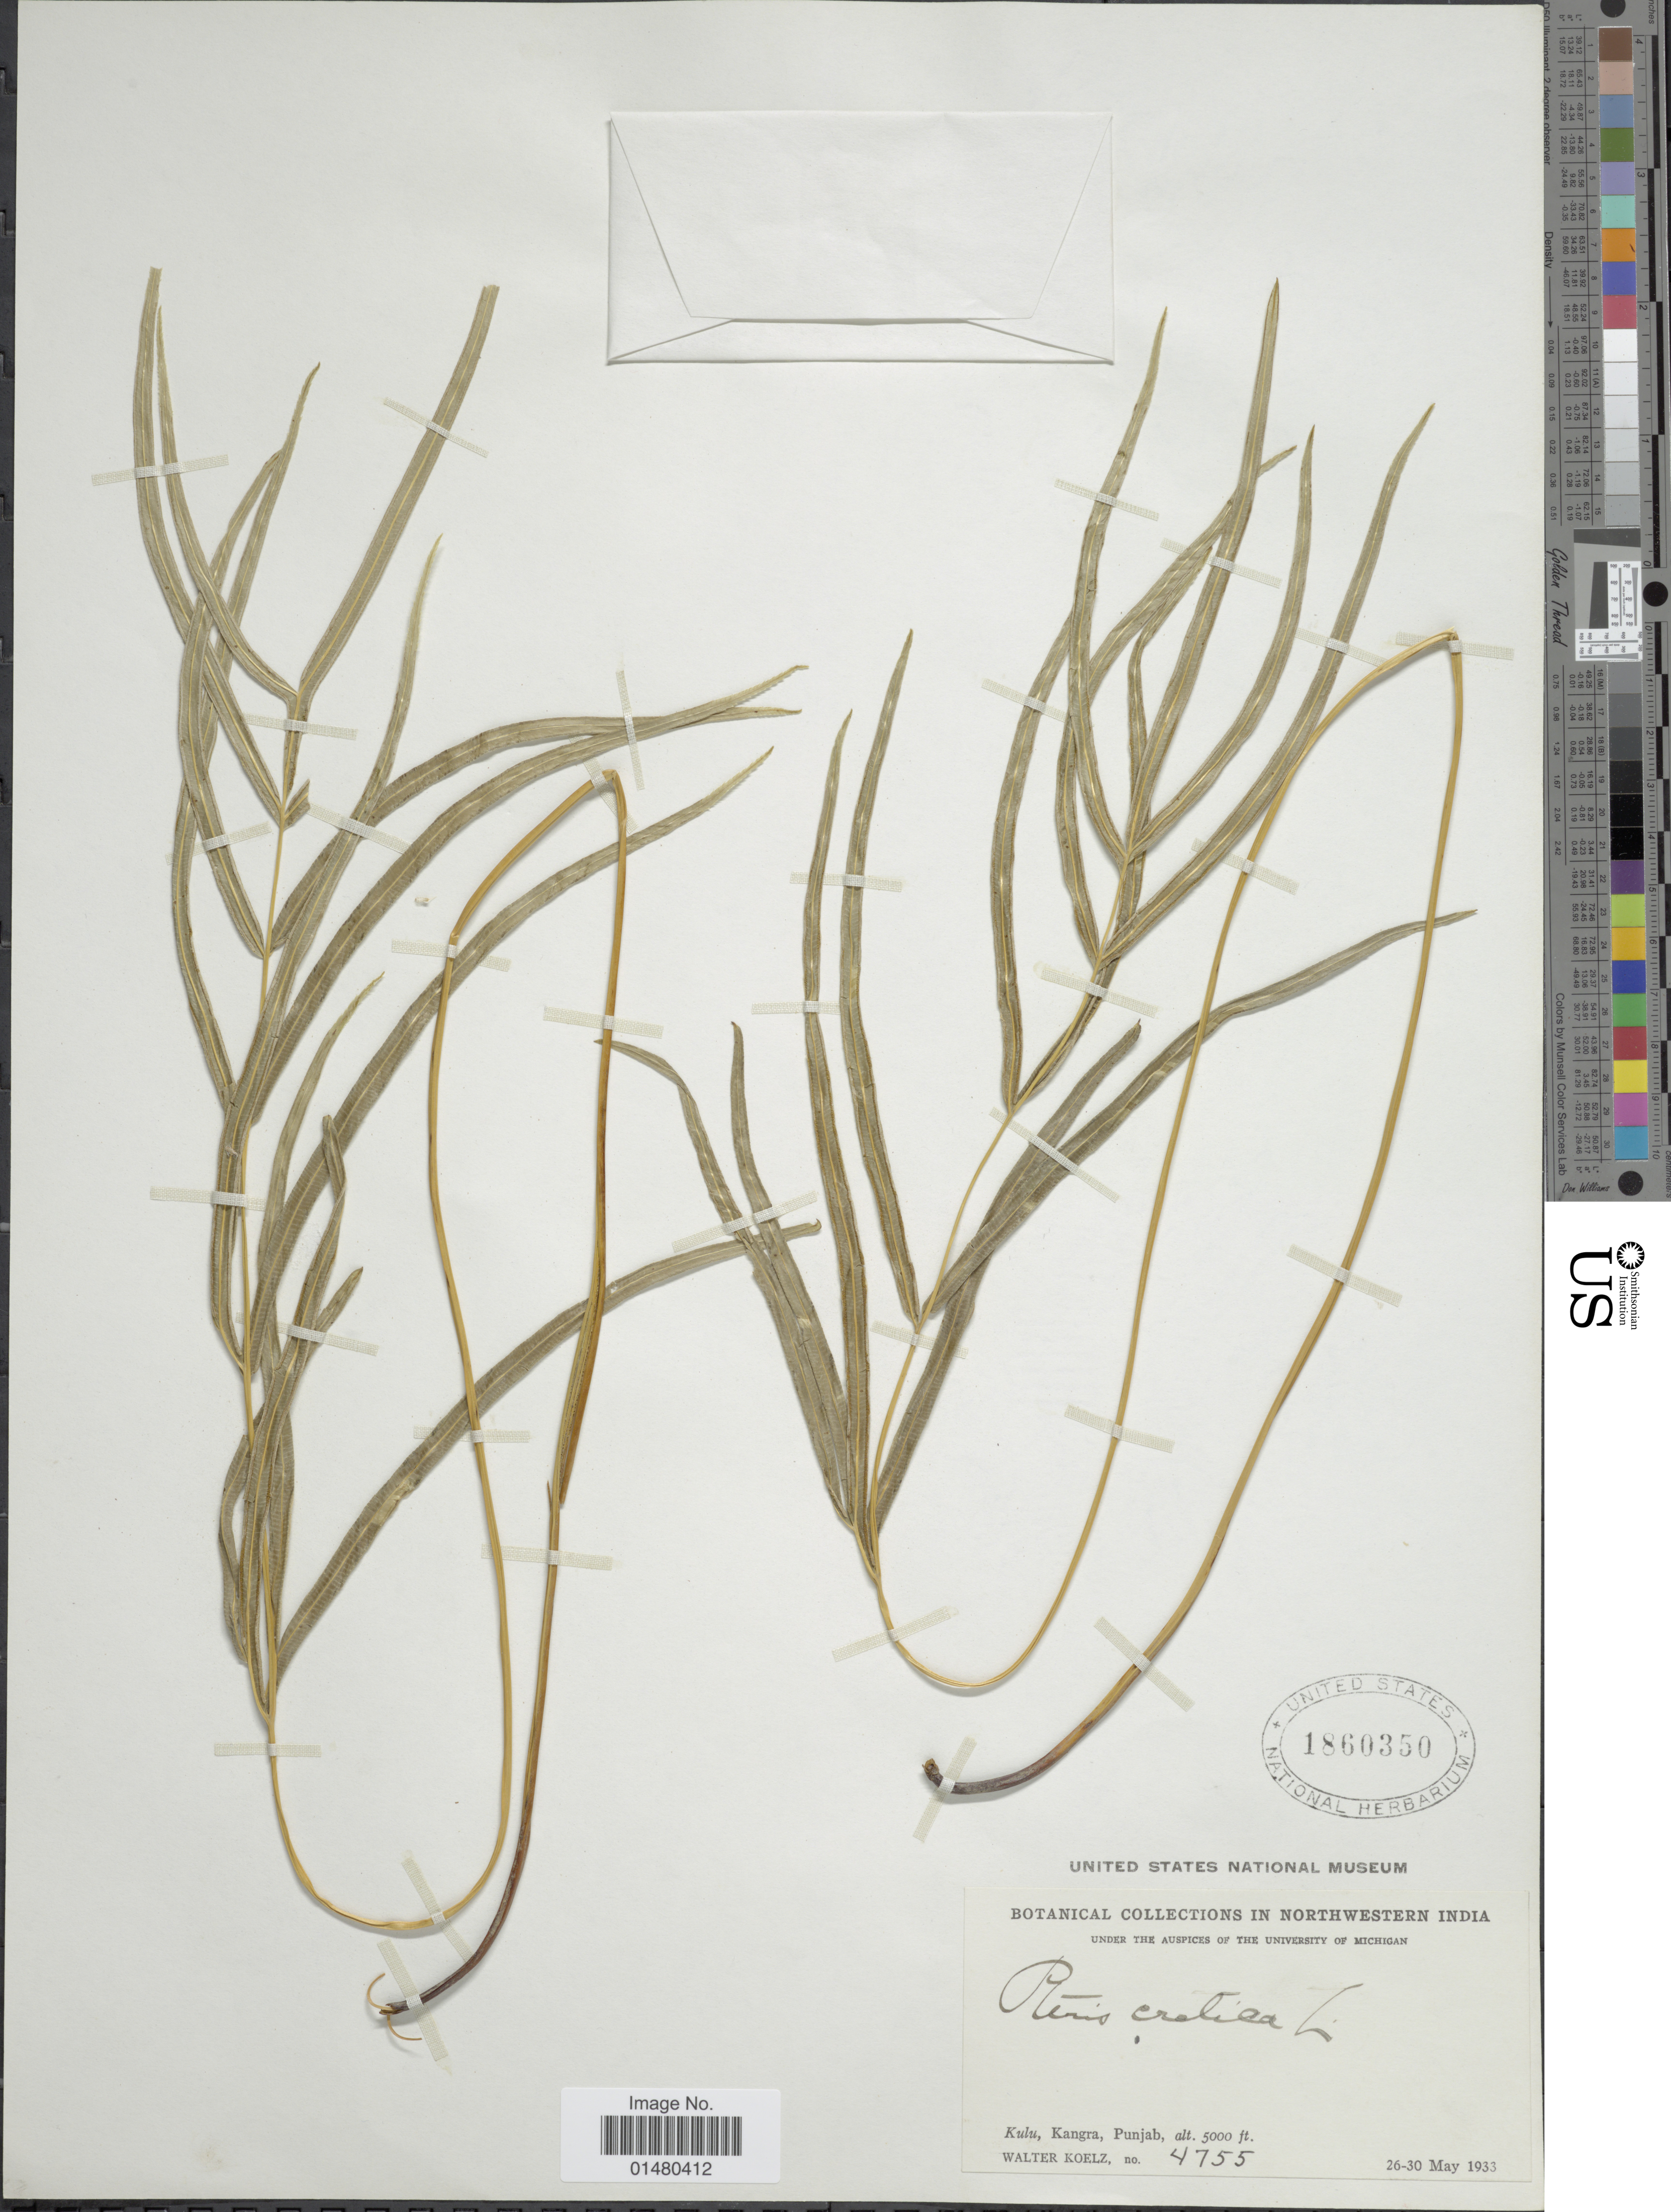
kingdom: Plantae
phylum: Tracheophyta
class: Polypodiopsida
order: Polypodiales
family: Pteridaceae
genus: Pteris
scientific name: Pteris cretica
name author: L.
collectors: W. N. Koelz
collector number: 4755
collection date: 1933-05-26/1933-05-30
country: India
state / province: Himachal Pradesh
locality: In Northwestern India, Kulu, Kangra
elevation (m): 1524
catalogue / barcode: US 1860350